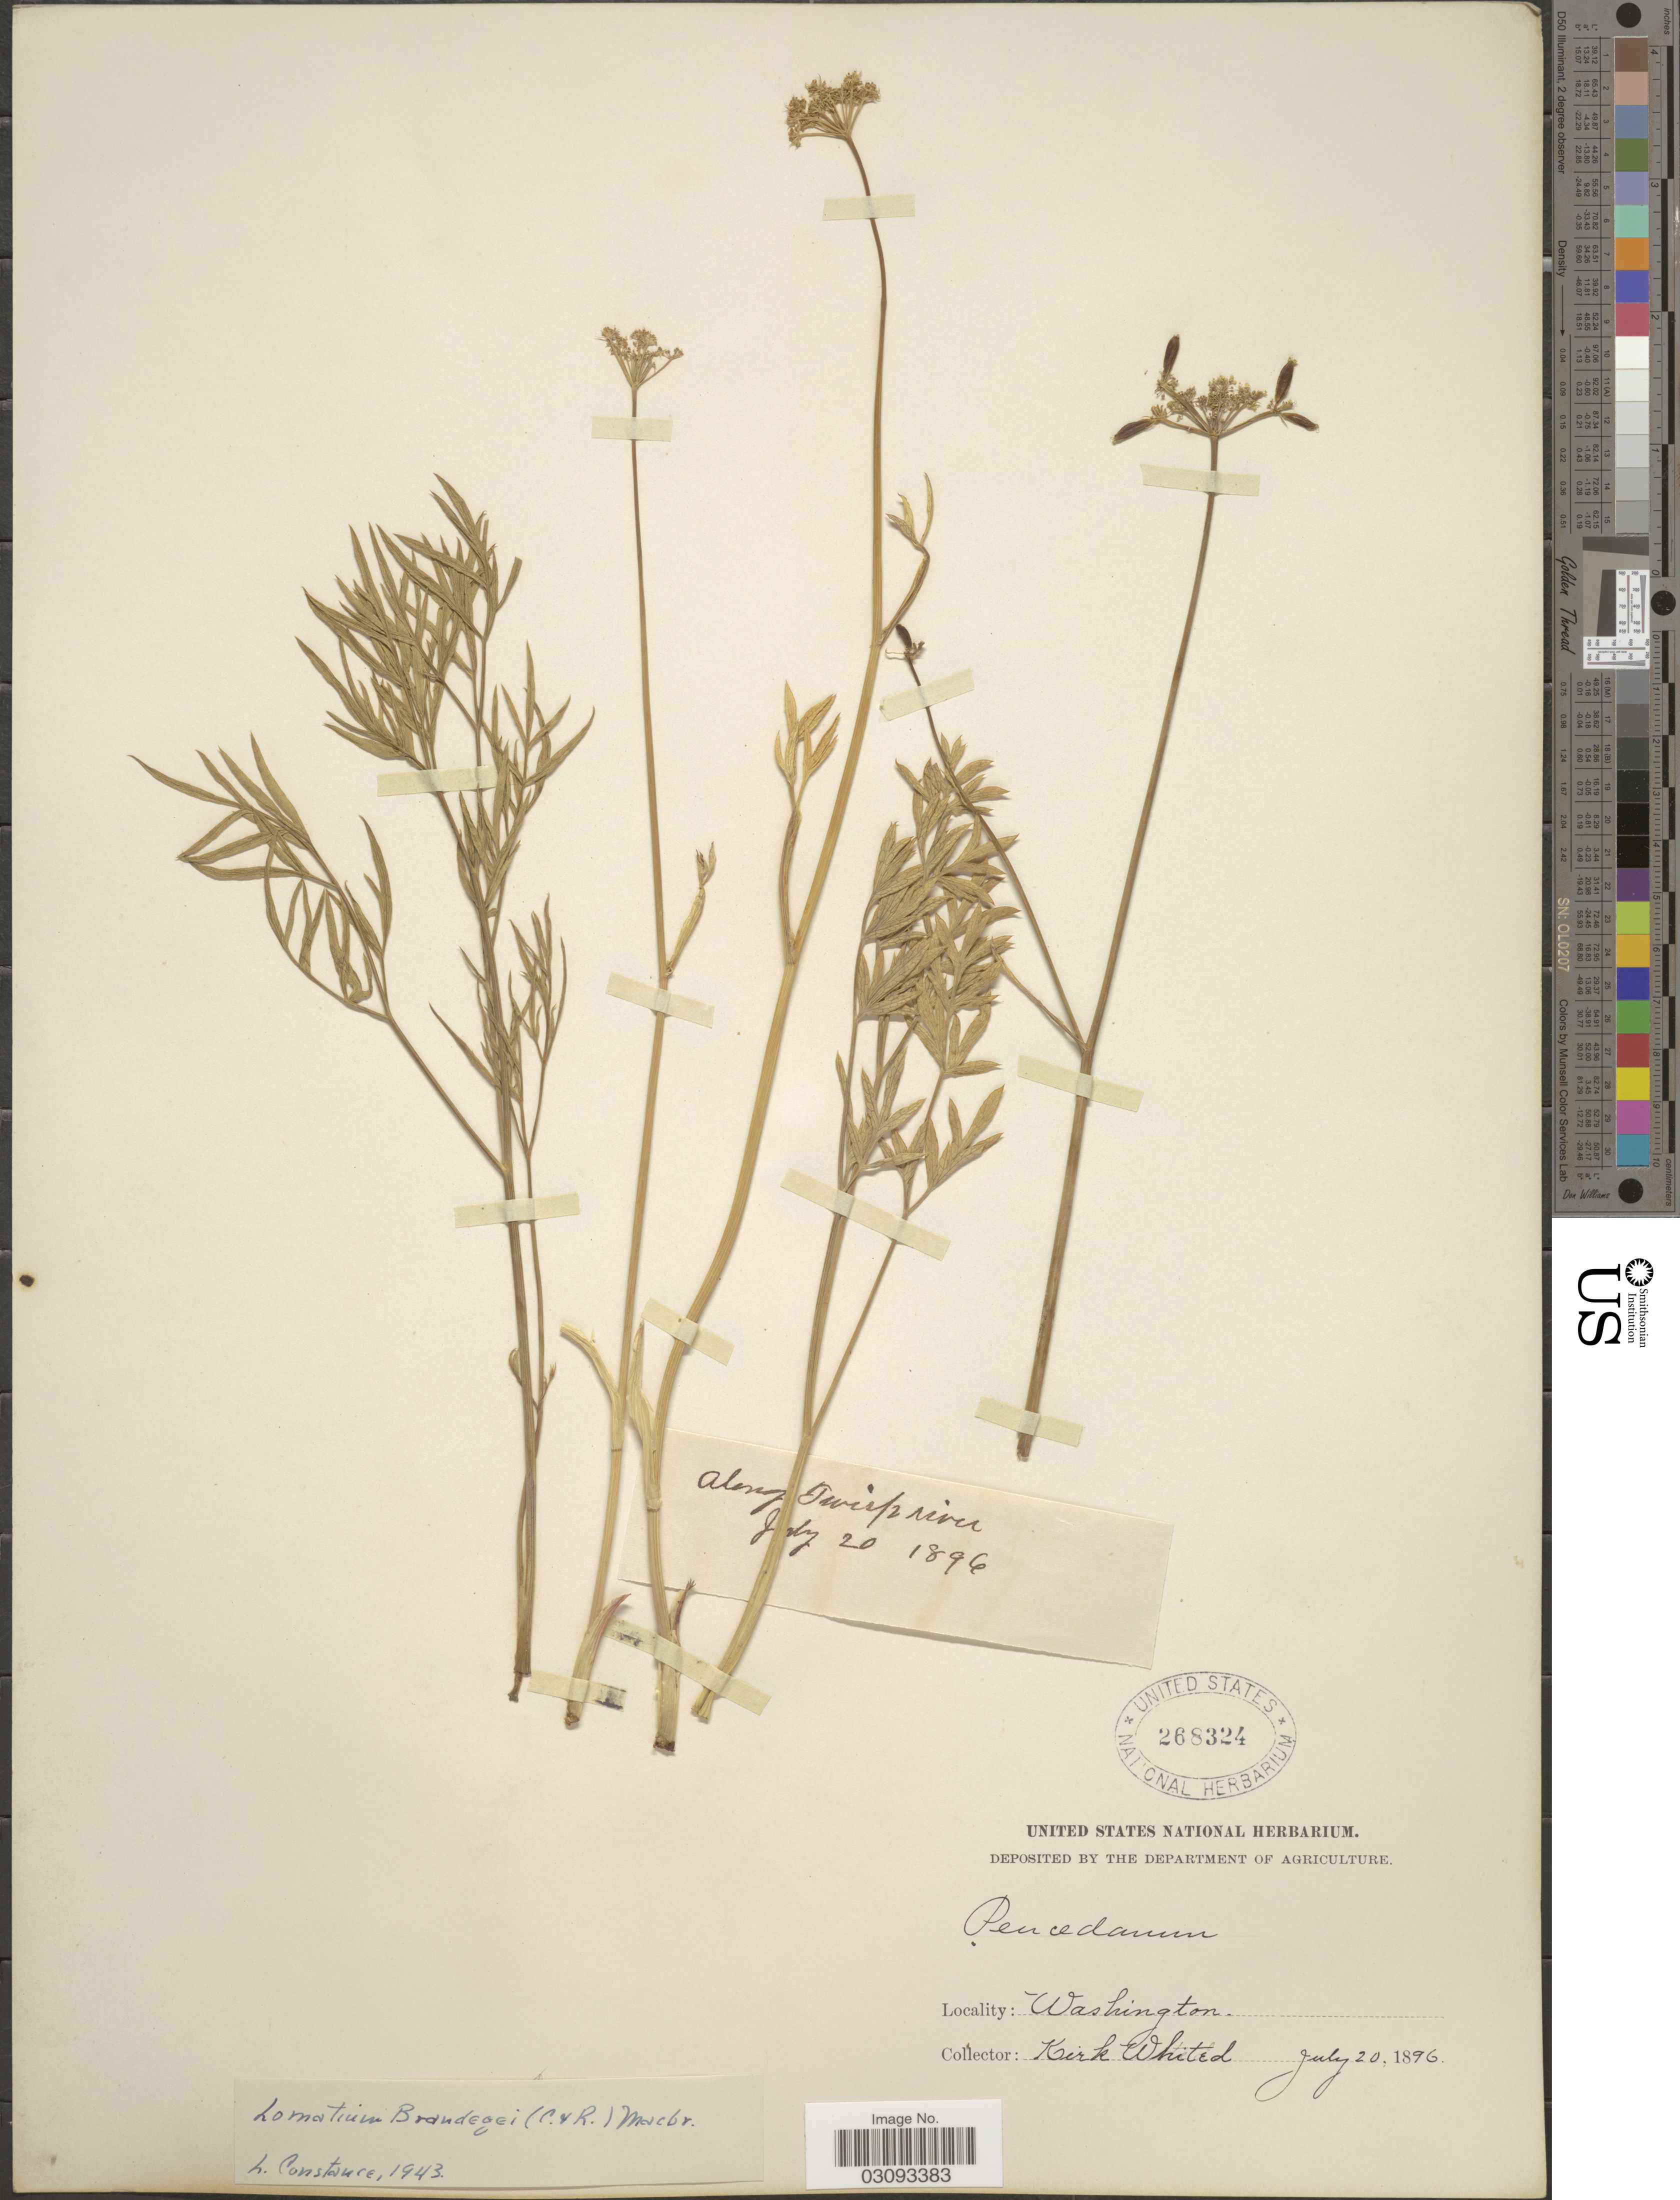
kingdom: Plantae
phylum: Tracheophyta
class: Magnoliopsida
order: Apiales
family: Apiaceae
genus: Lomatium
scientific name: Lomatium brandegeei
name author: (J.M. Coult. & Rose) J.F. Macbr.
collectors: K. Whited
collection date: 1896-07-20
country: United States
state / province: Washington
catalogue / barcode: US 268324